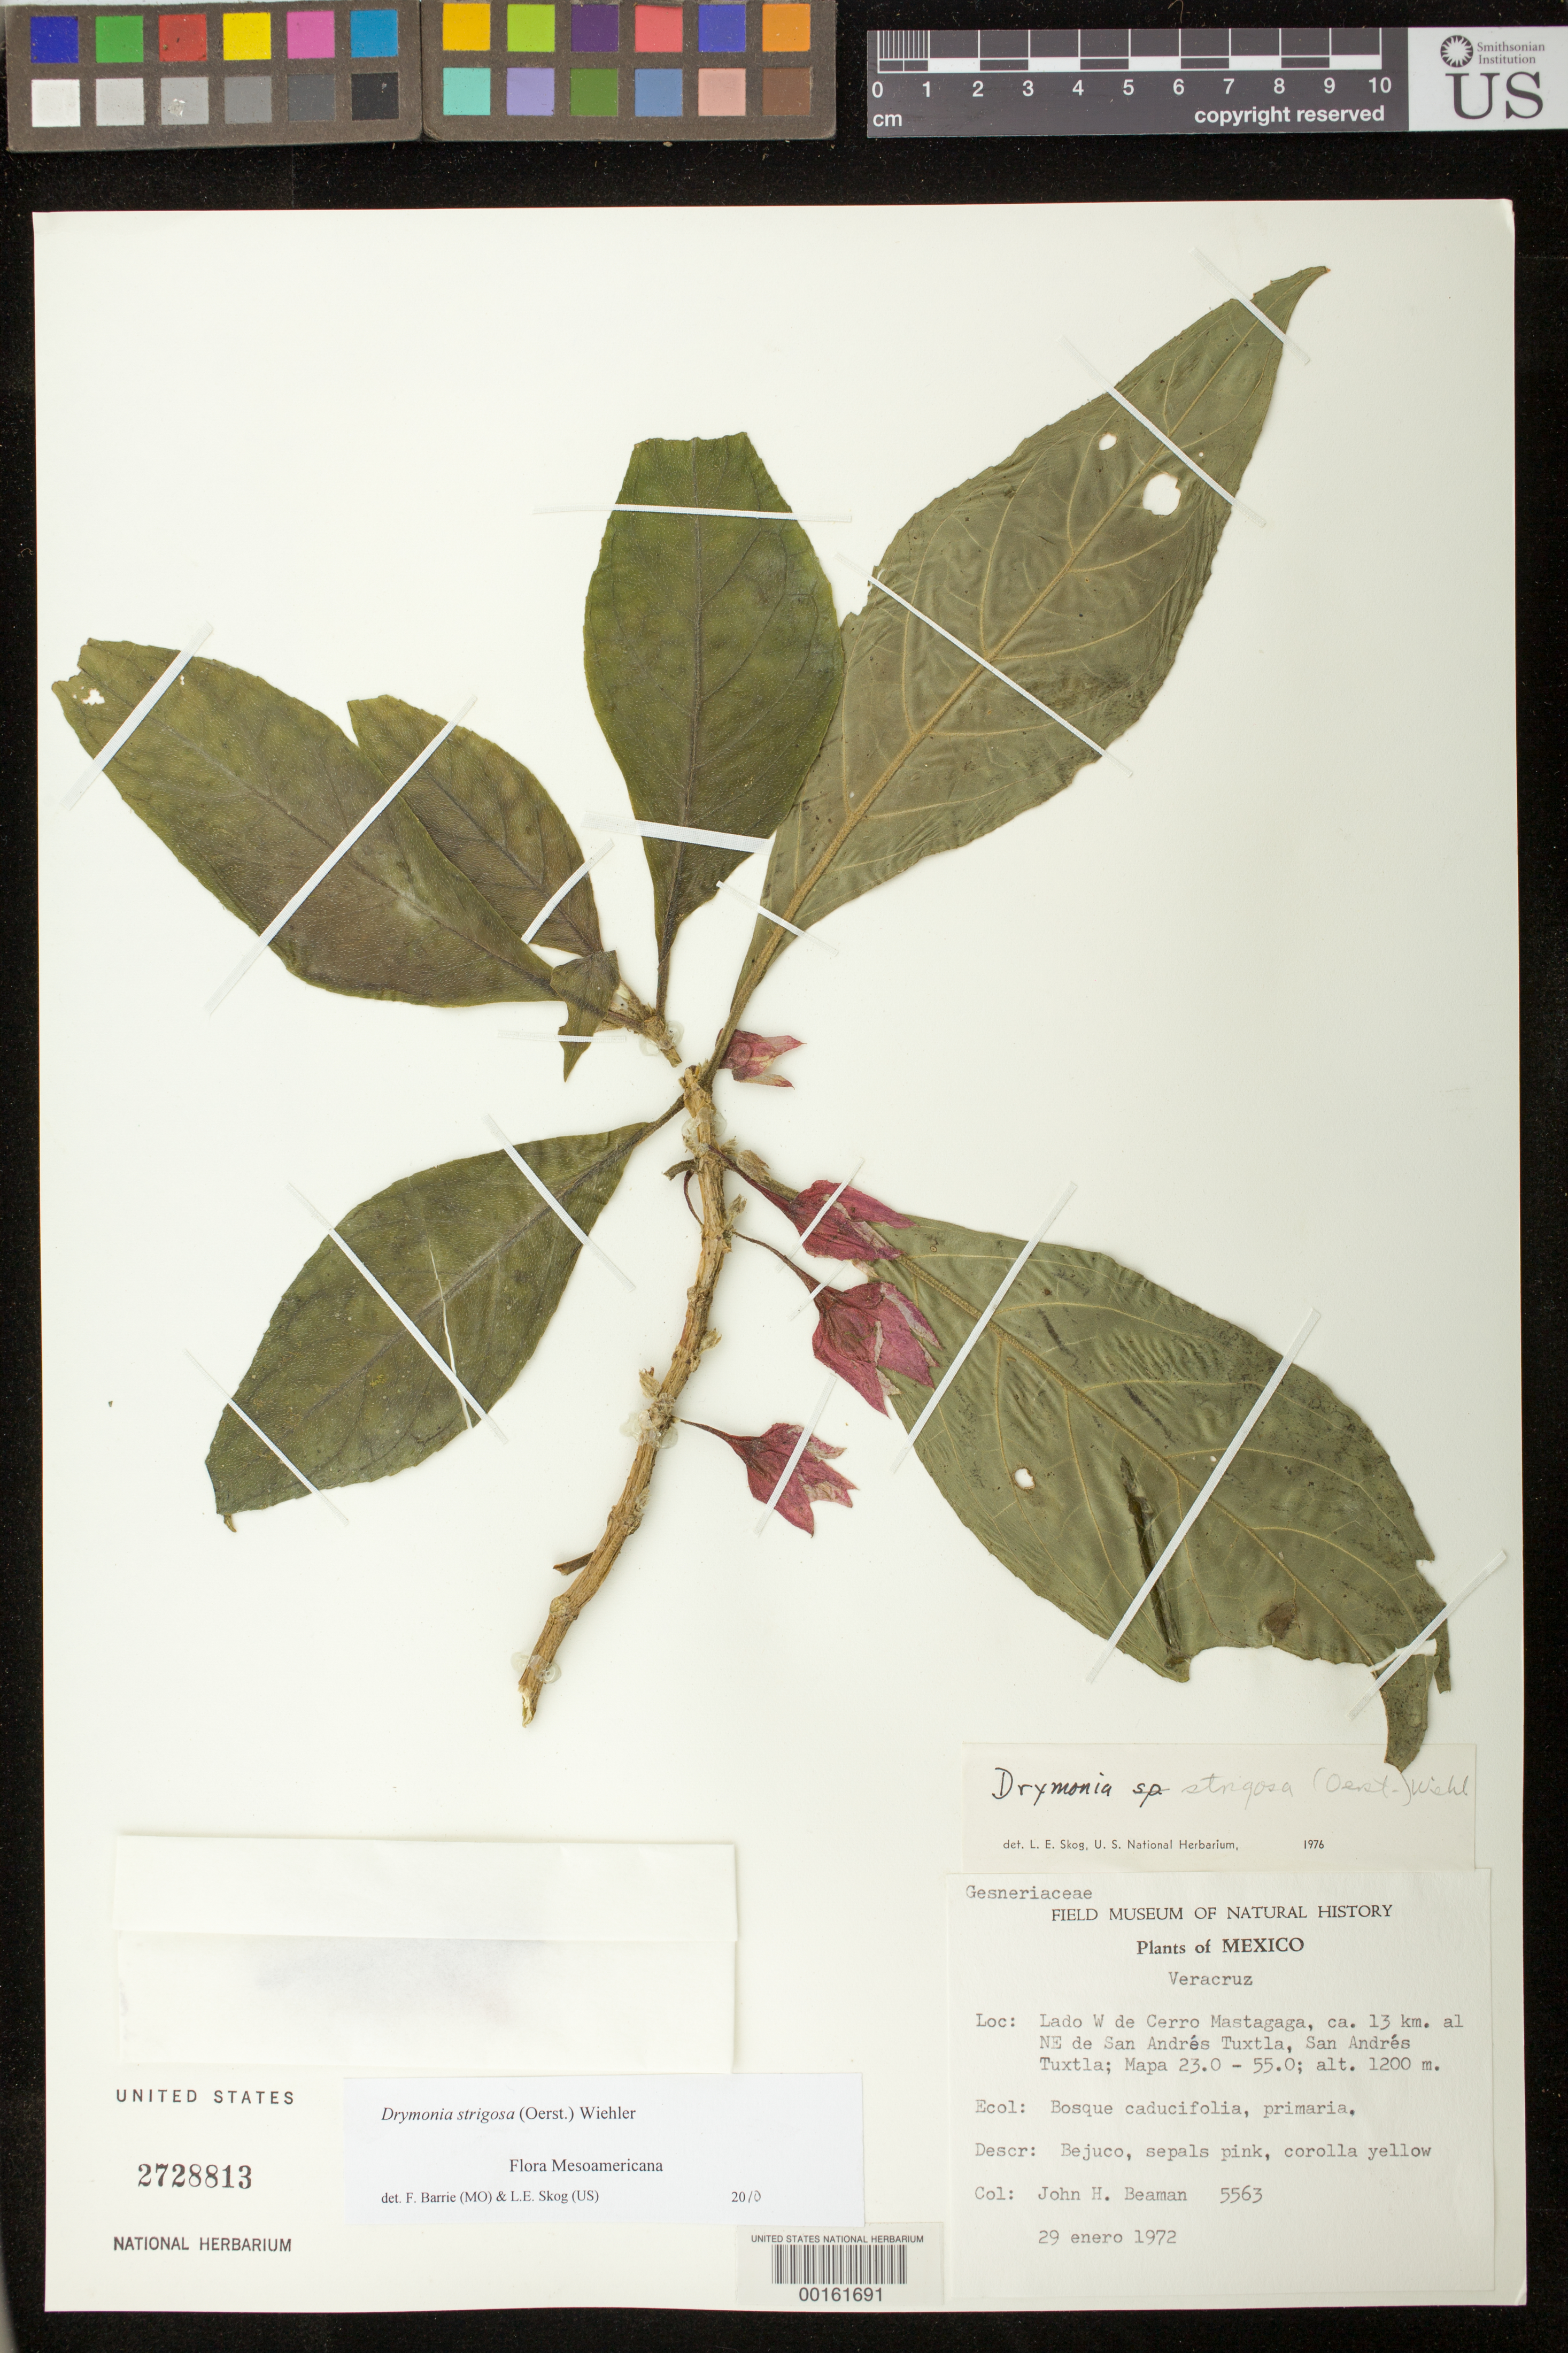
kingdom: Plantae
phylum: Tracheophyta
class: Magnoliopsida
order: Lamiales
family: Gesneriaceae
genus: Drymonia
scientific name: Drymonia strigosa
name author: (Oerst.) Wiehler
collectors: J. H. Beaman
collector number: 5563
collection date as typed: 29 Jan 1972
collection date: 1972-01-29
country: Mexico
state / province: Veracruz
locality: West side of Cerro Mastagaga, about 13 km NE of San Andres Tuxtla, San Andres Tuxtla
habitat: Primary forest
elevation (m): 1200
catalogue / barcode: US 2728813